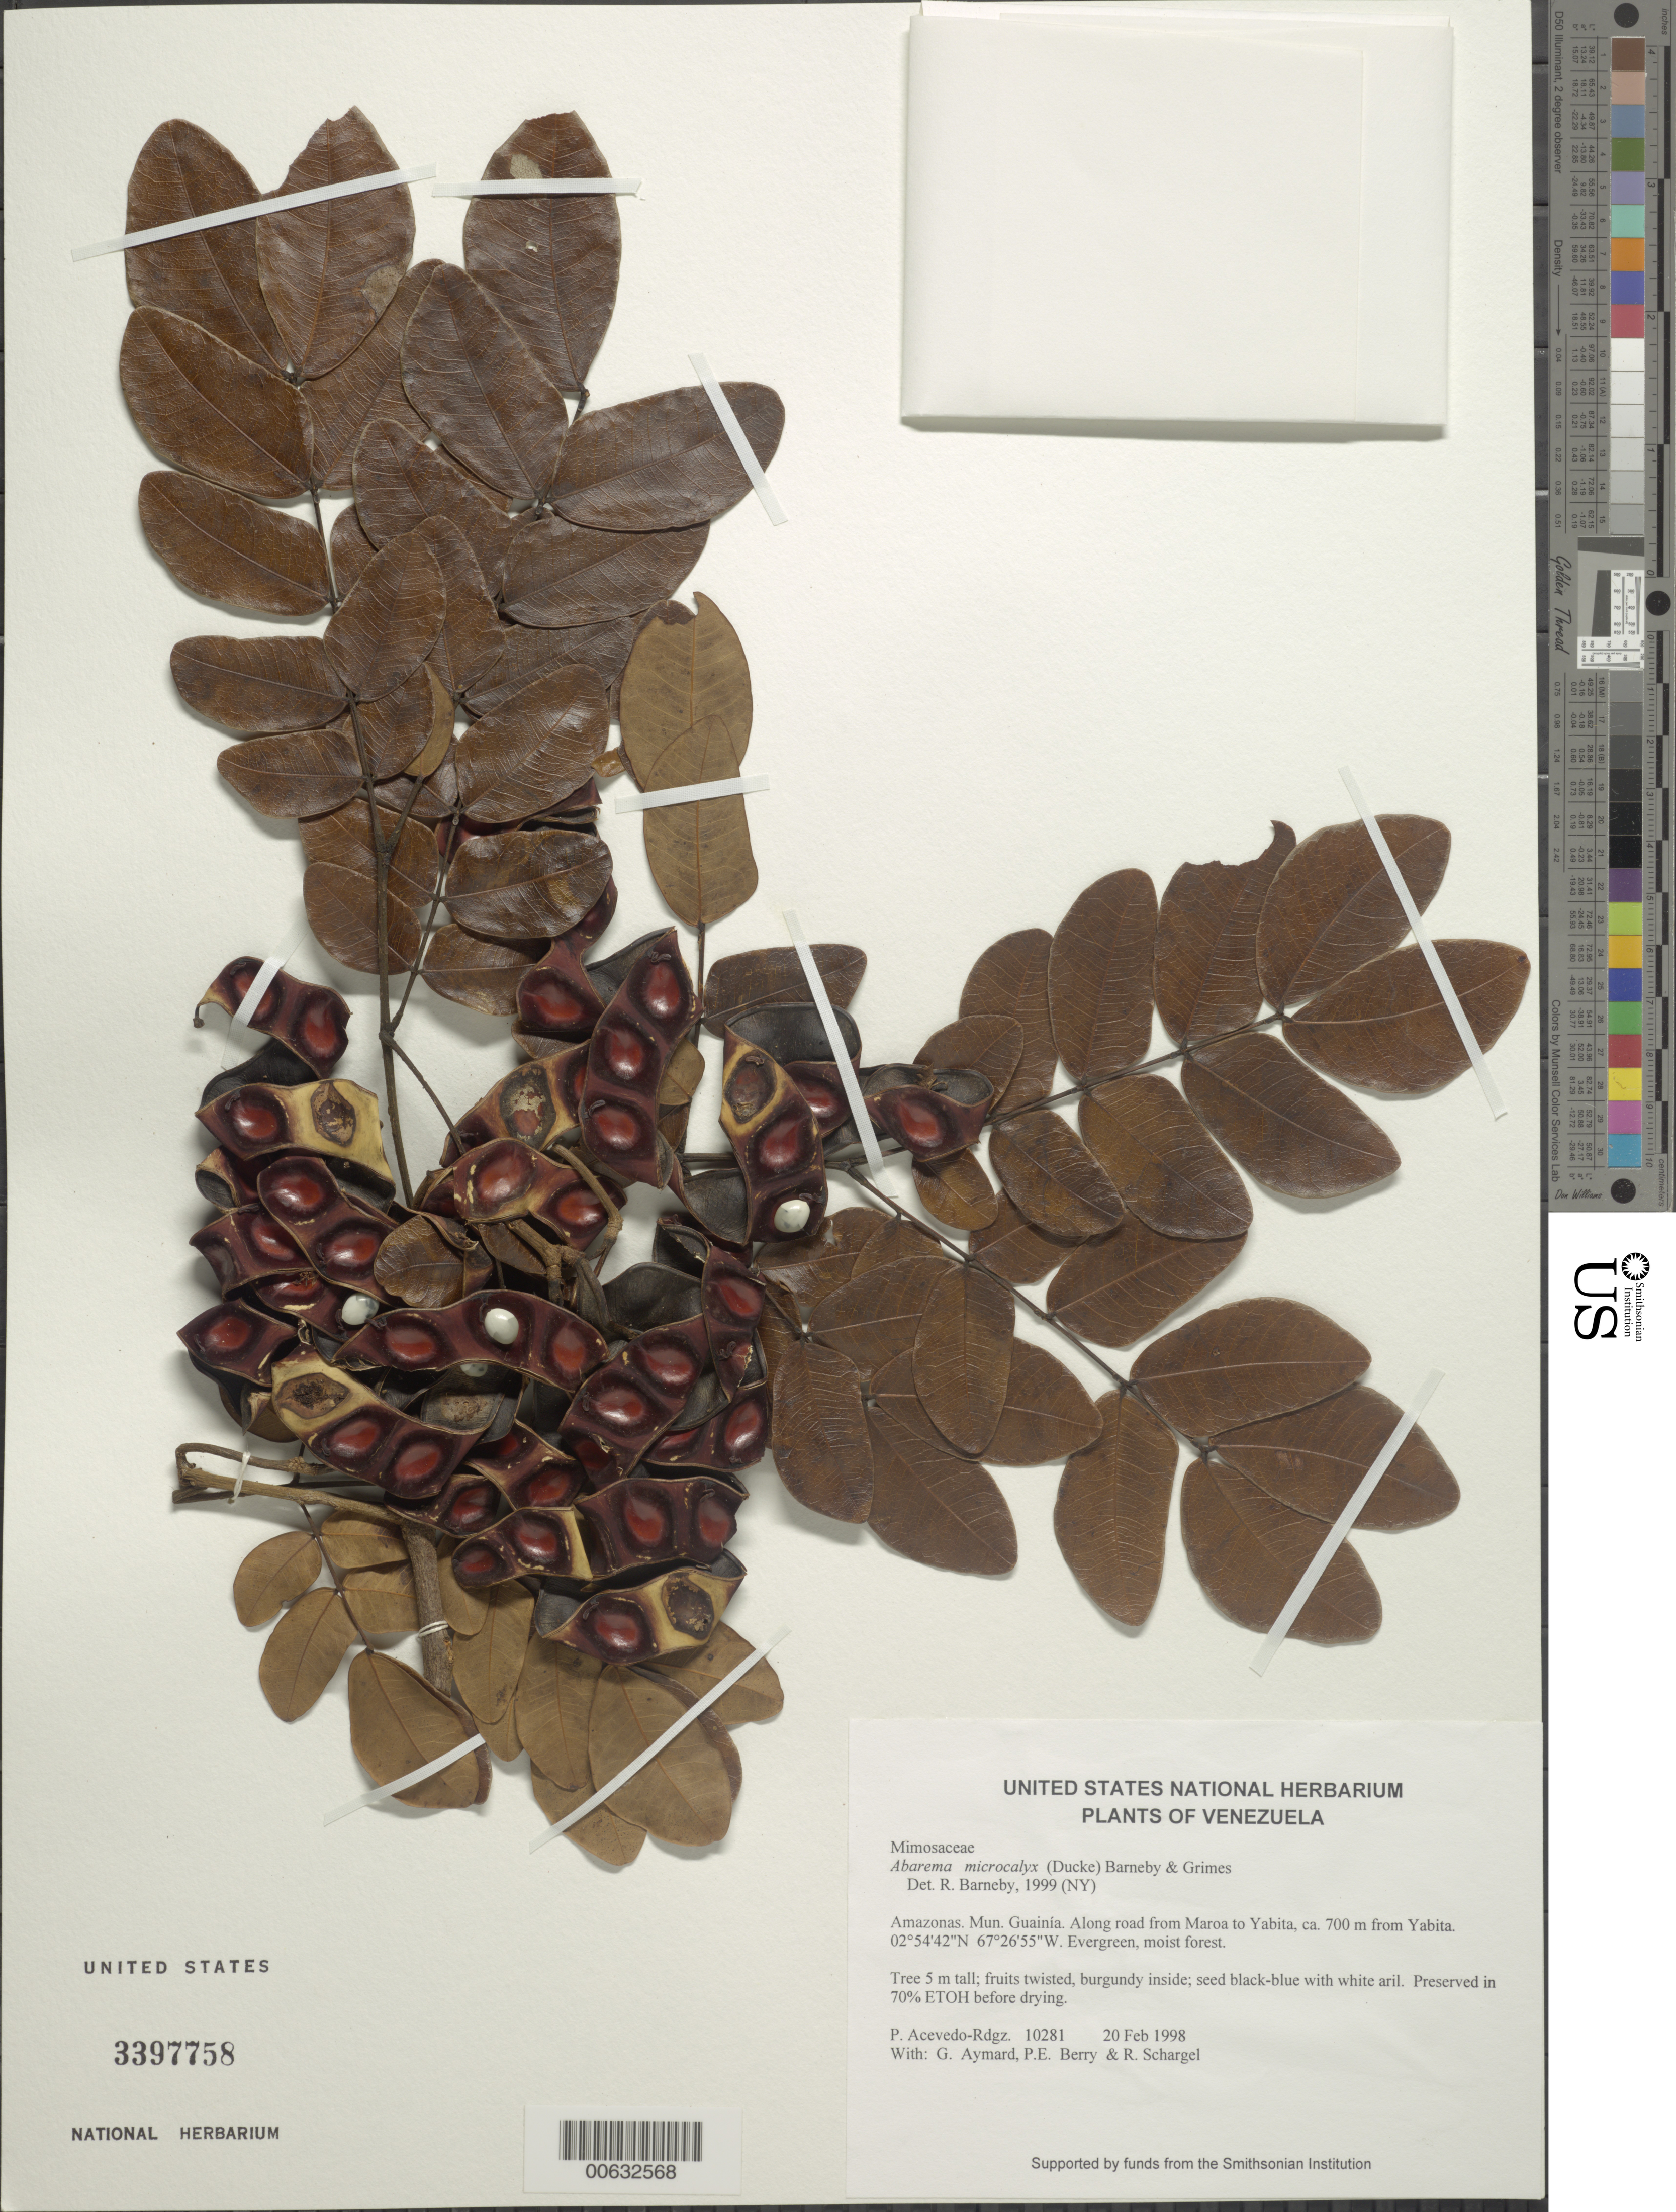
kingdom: Plantae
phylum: Tracheophyta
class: Magnoliopsida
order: Fabales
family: Fabaceae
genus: Abarema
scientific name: Abarema microcalyx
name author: (Spruce ex Benth.) Barneby & J.W. Grimes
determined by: Barneby, Rupert C., (NY)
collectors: P. Acevedo-Rodr., G. A. Aymard, P. E. Berry & R. Schargel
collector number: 10281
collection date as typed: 20 Feb 1998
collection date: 1998-02-20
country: Venezuela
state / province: Amazonas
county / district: Maroa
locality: Along road from Maroa to Yabita, ca. 700 m from Yabita.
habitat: Evergreen, moist forest.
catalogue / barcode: US 3397758